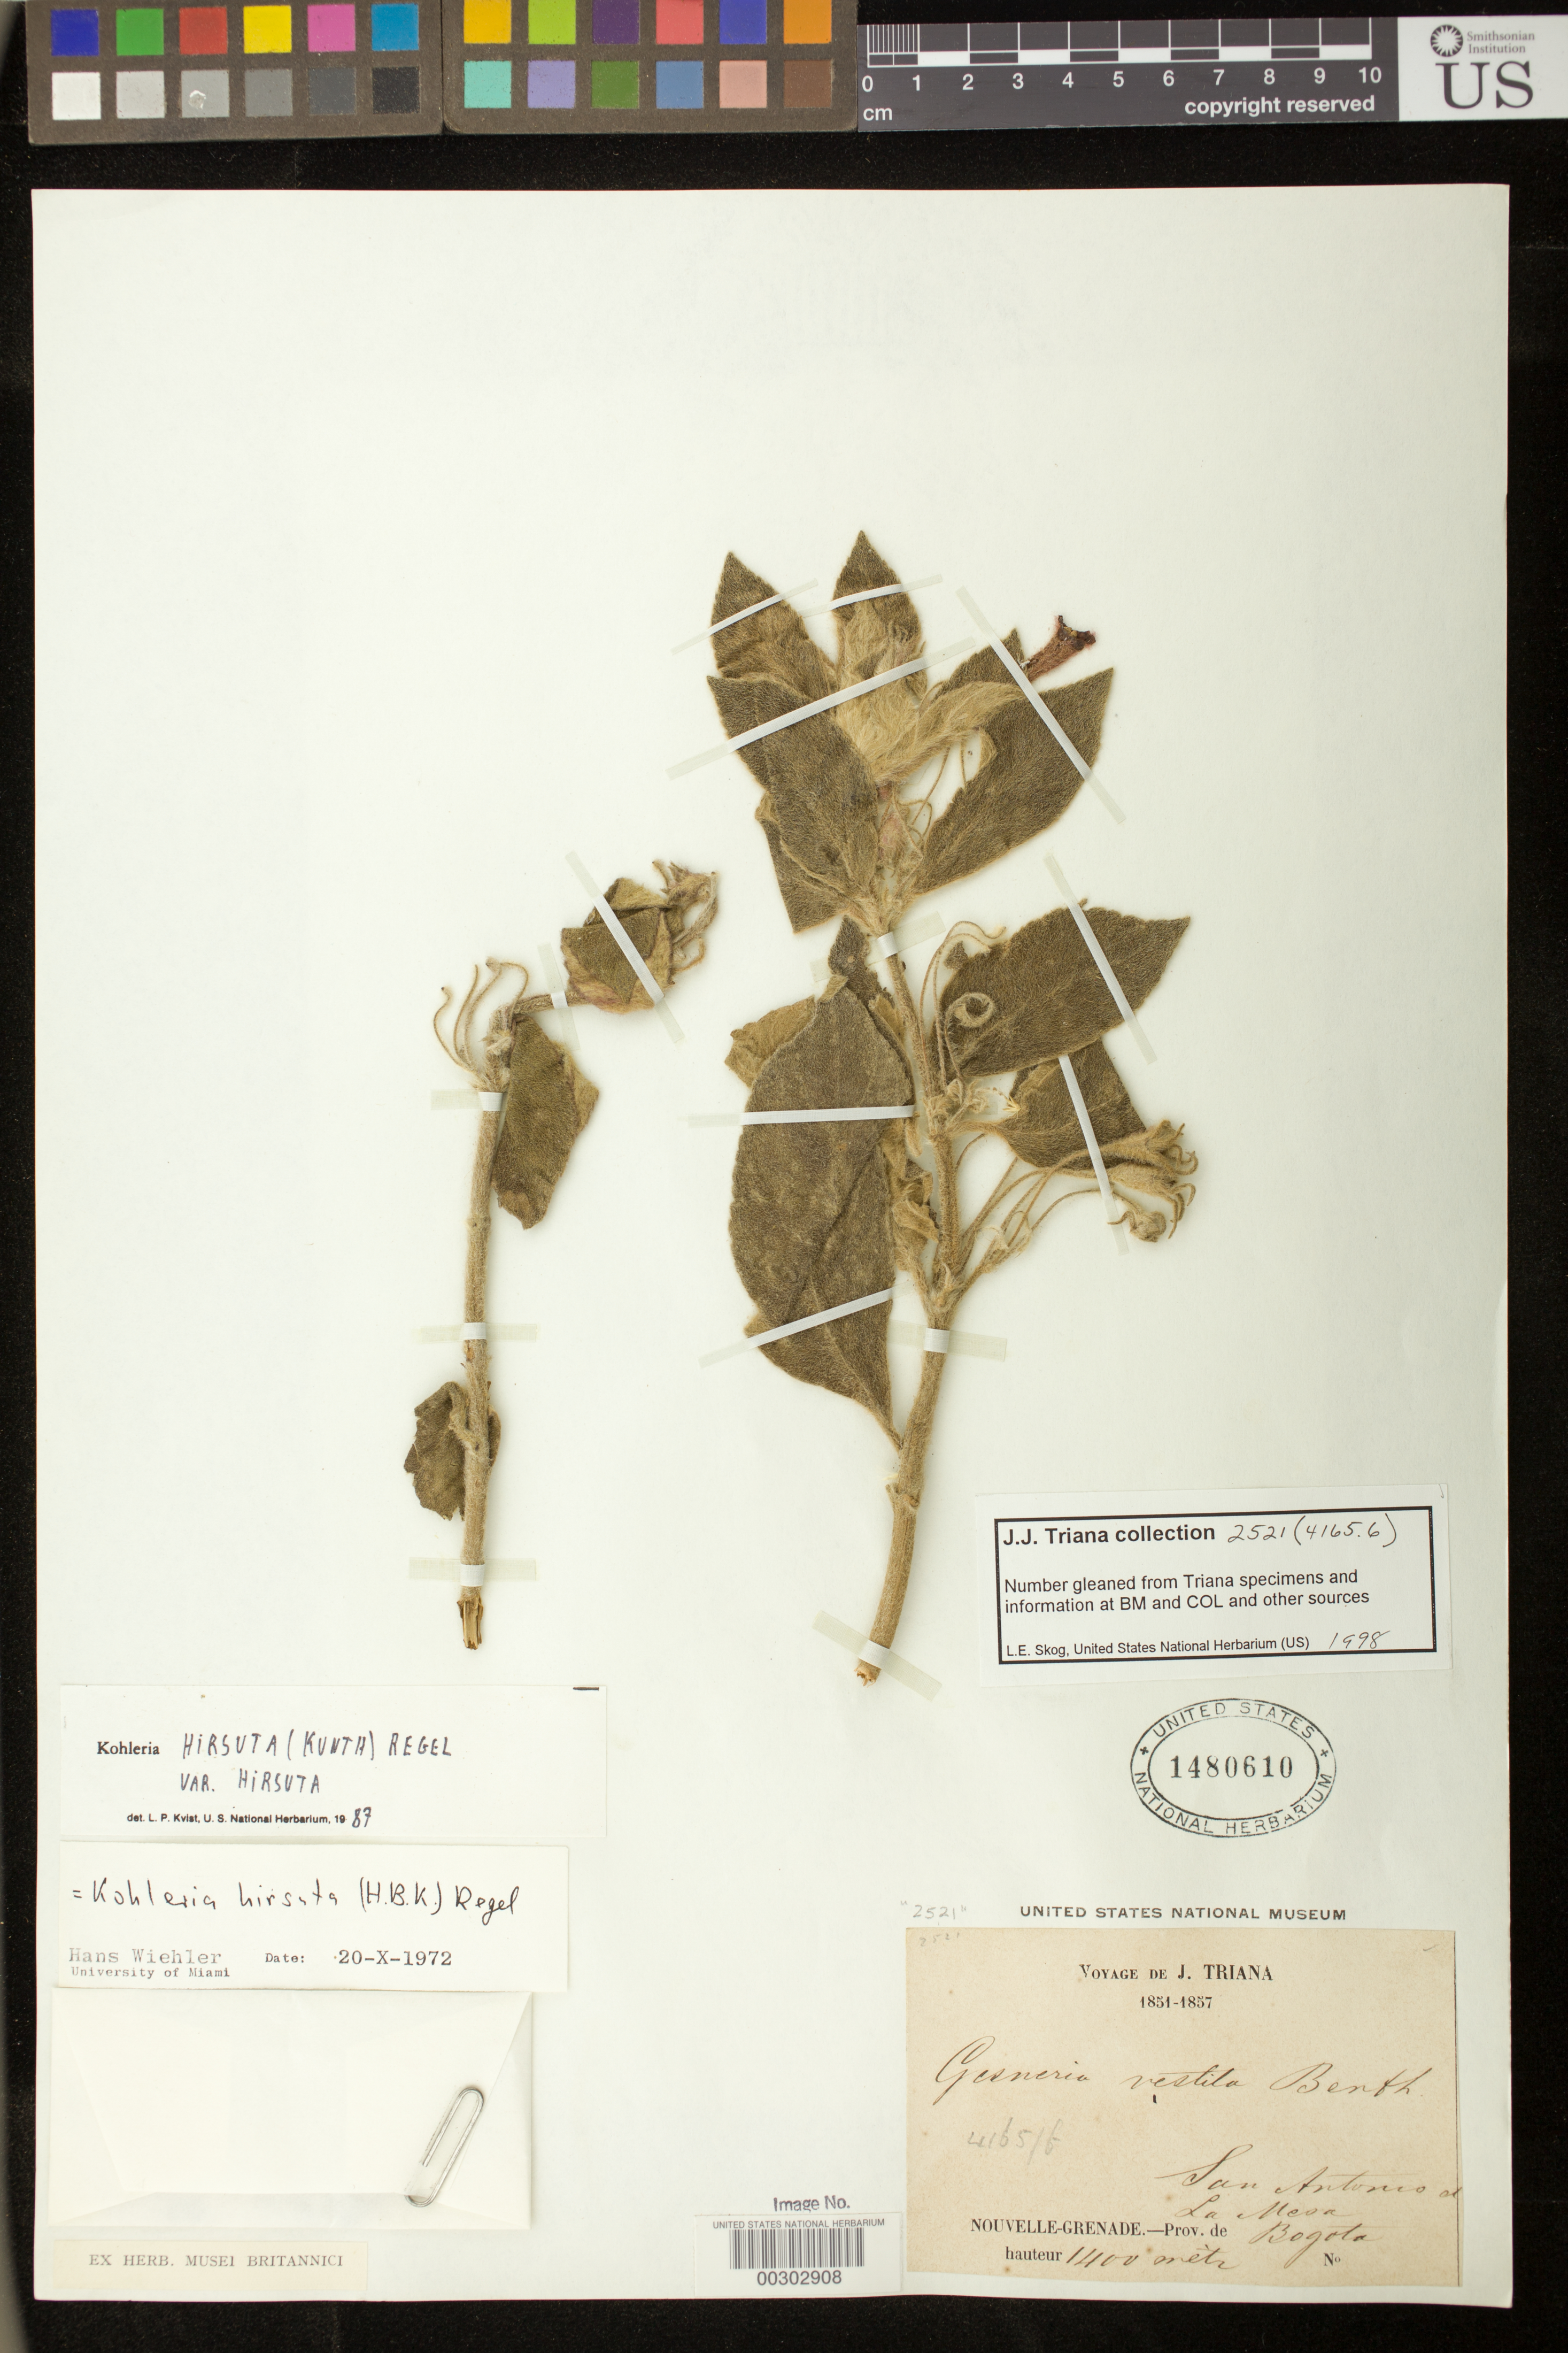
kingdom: Plantae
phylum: Tracheophyta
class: Magnoliopsida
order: Lamiales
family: Gesneriaceae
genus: Kohleria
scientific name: Kohleria hirsuta var. hirsuta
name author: (Kunth) Regel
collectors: J. J. Triana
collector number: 2521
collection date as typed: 1851-57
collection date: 1851/1857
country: Colombia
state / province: Cundinamarca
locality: Nouvelle-Grenade, Prov. de Bogota, San Antonio et La Mesa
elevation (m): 1400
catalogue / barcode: US 1480610